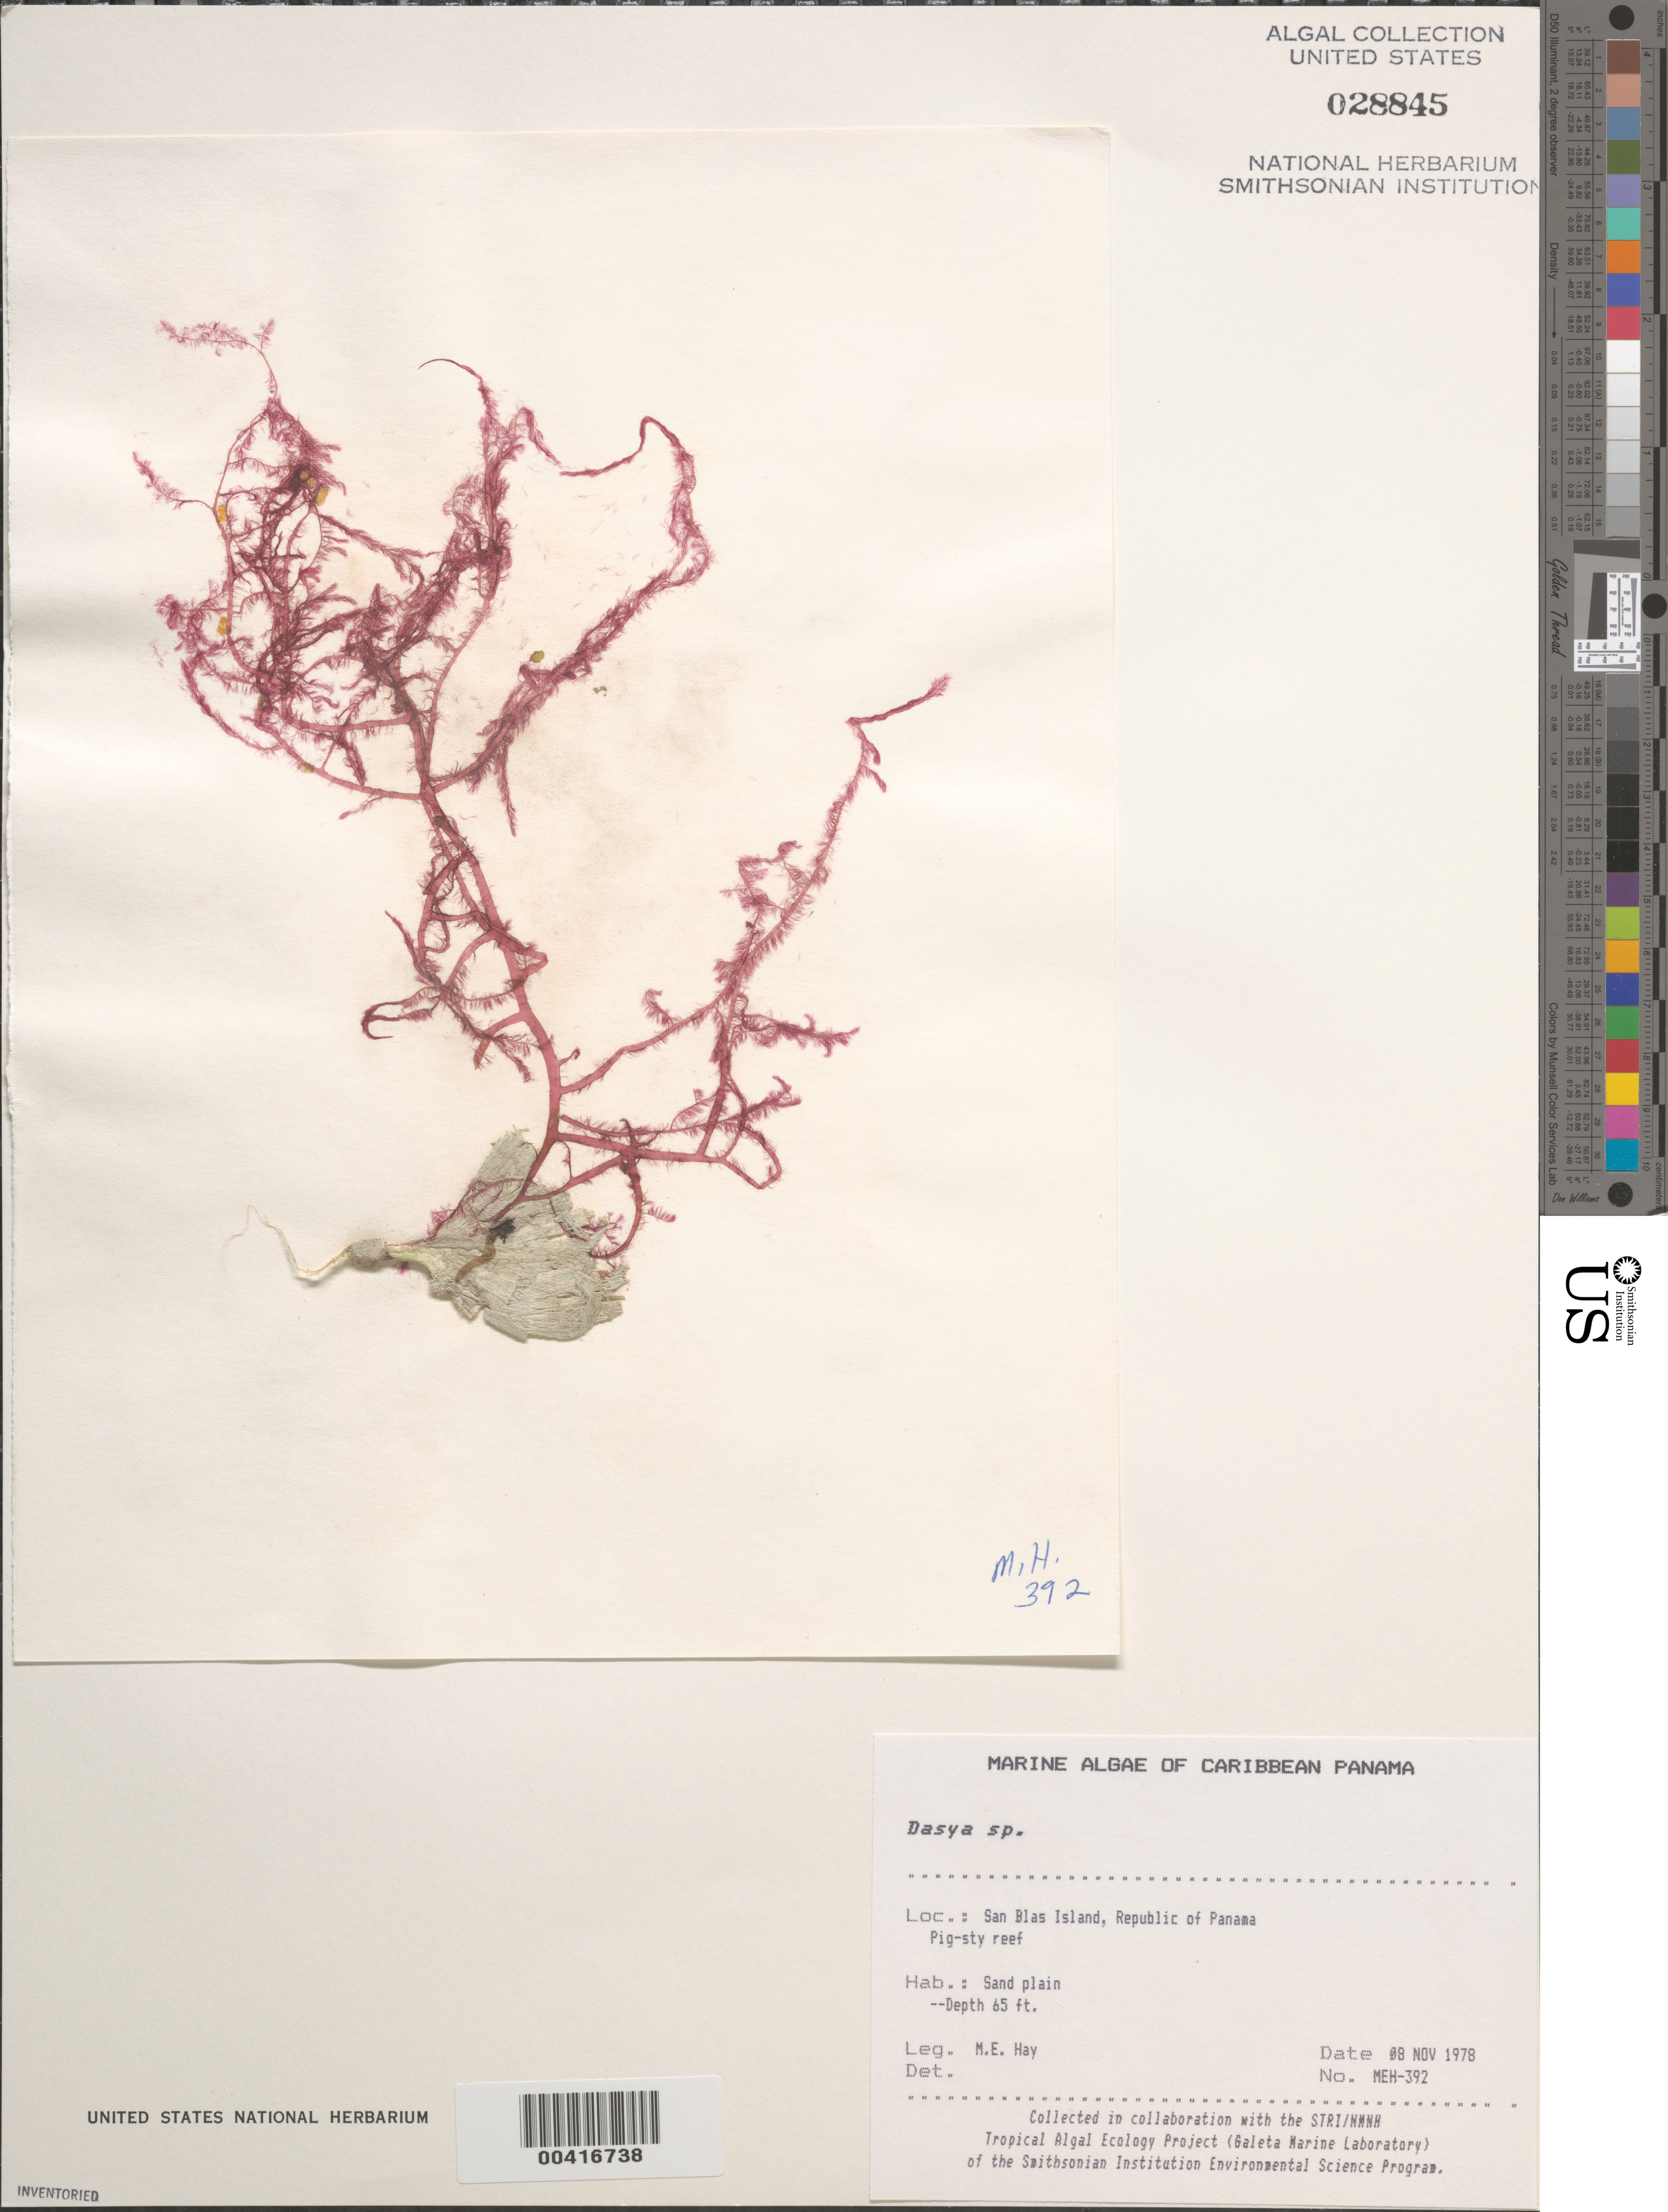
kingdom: Plantae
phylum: Rhodophyta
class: Florideophyceae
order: Ceramiales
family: Dasyaceae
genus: Dasya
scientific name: Dasya sp.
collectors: M. E. Hay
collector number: MEH-392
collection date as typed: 08 Nov 1978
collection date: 1978-11-08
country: Panama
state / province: Kuna Yala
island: San Blas Island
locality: Pigsty Reef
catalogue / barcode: US 28845